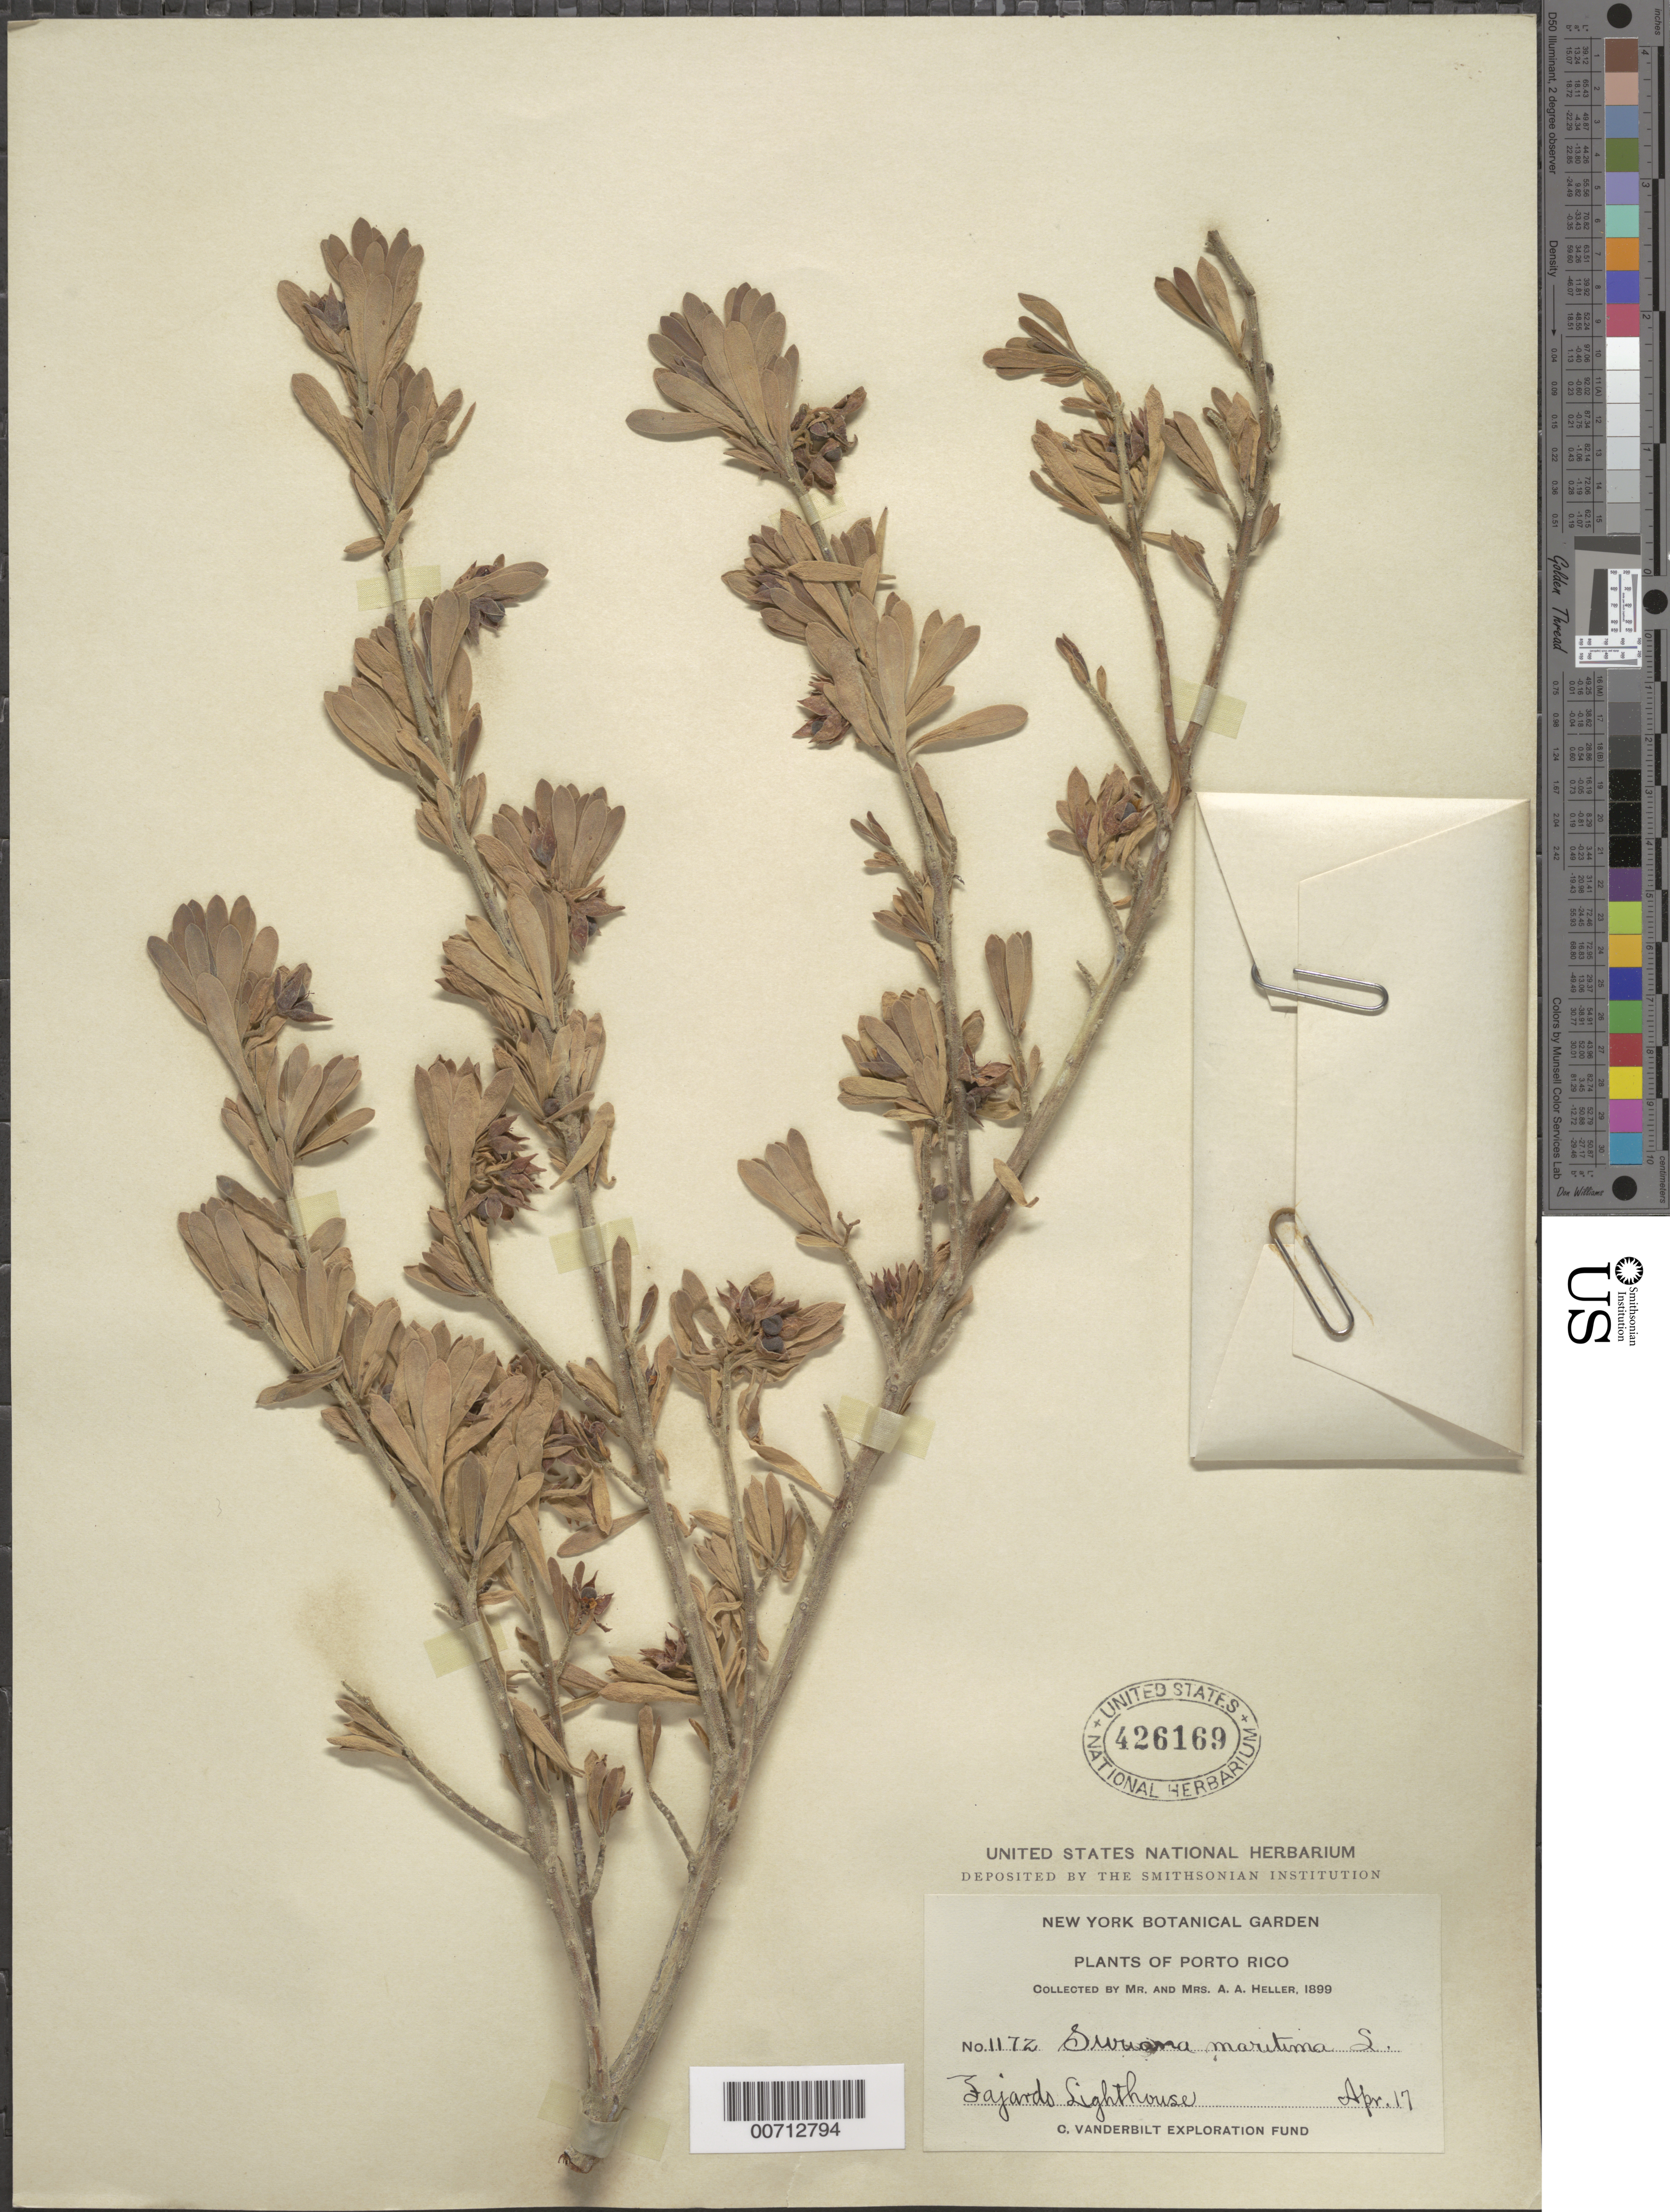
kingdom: Plantae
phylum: Tracheophyta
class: Magnoliopsida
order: Fabales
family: Surianaceae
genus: Suriana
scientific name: Suriana maritima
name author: L.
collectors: A. A. Heller & -- Heller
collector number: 1172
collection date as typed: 17 Apr 1899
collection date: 1899-04-17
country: Puerto Rico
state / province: Fajardo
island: Greater Antilles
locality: Lighthouse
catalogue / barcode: US 426169